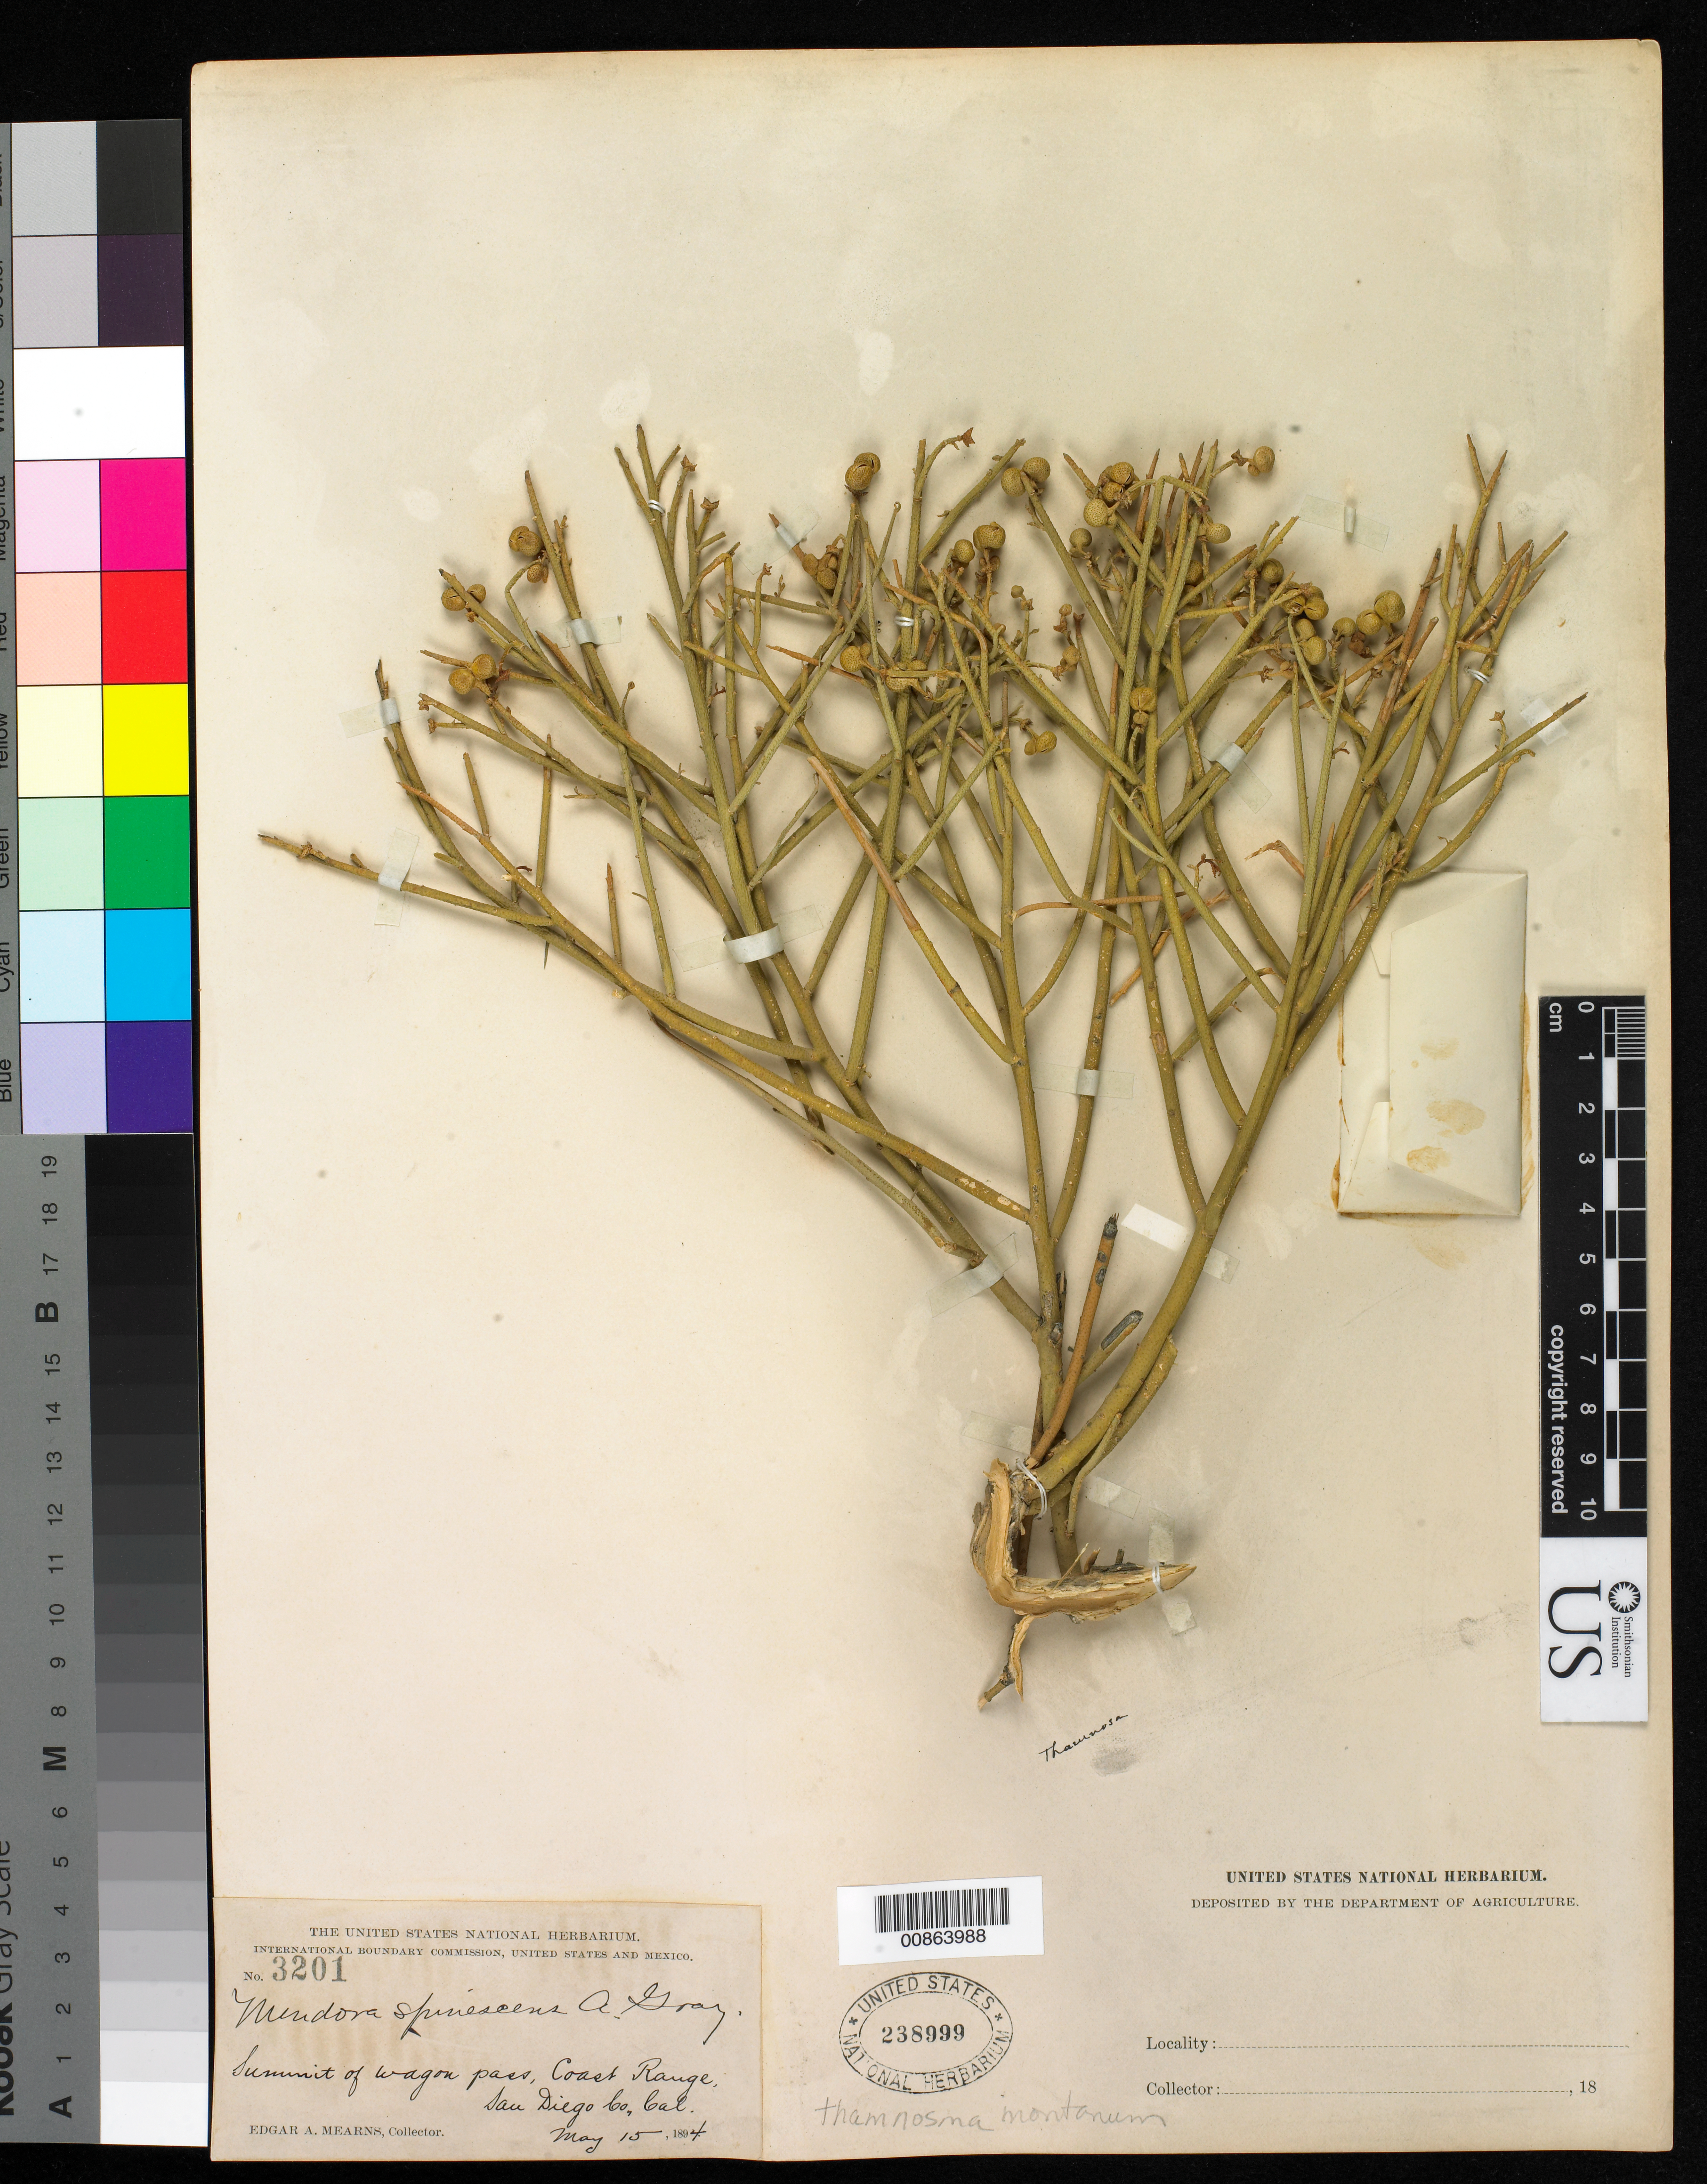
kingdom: Plantae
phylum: Tracheophyta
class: Magnoliopsida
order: Sapindales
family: Rutaceae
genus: Thamnosma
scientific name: Thamnosma montana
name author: Torr. & Frém.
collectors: E. A. Mearns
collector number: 3201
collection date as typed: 15 May 1894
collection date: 1894-05-15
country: United States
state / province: California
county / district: San Diego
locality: Summit of Wagon Pass, Coast Range, San Diego County, California.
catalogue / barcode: US 238999